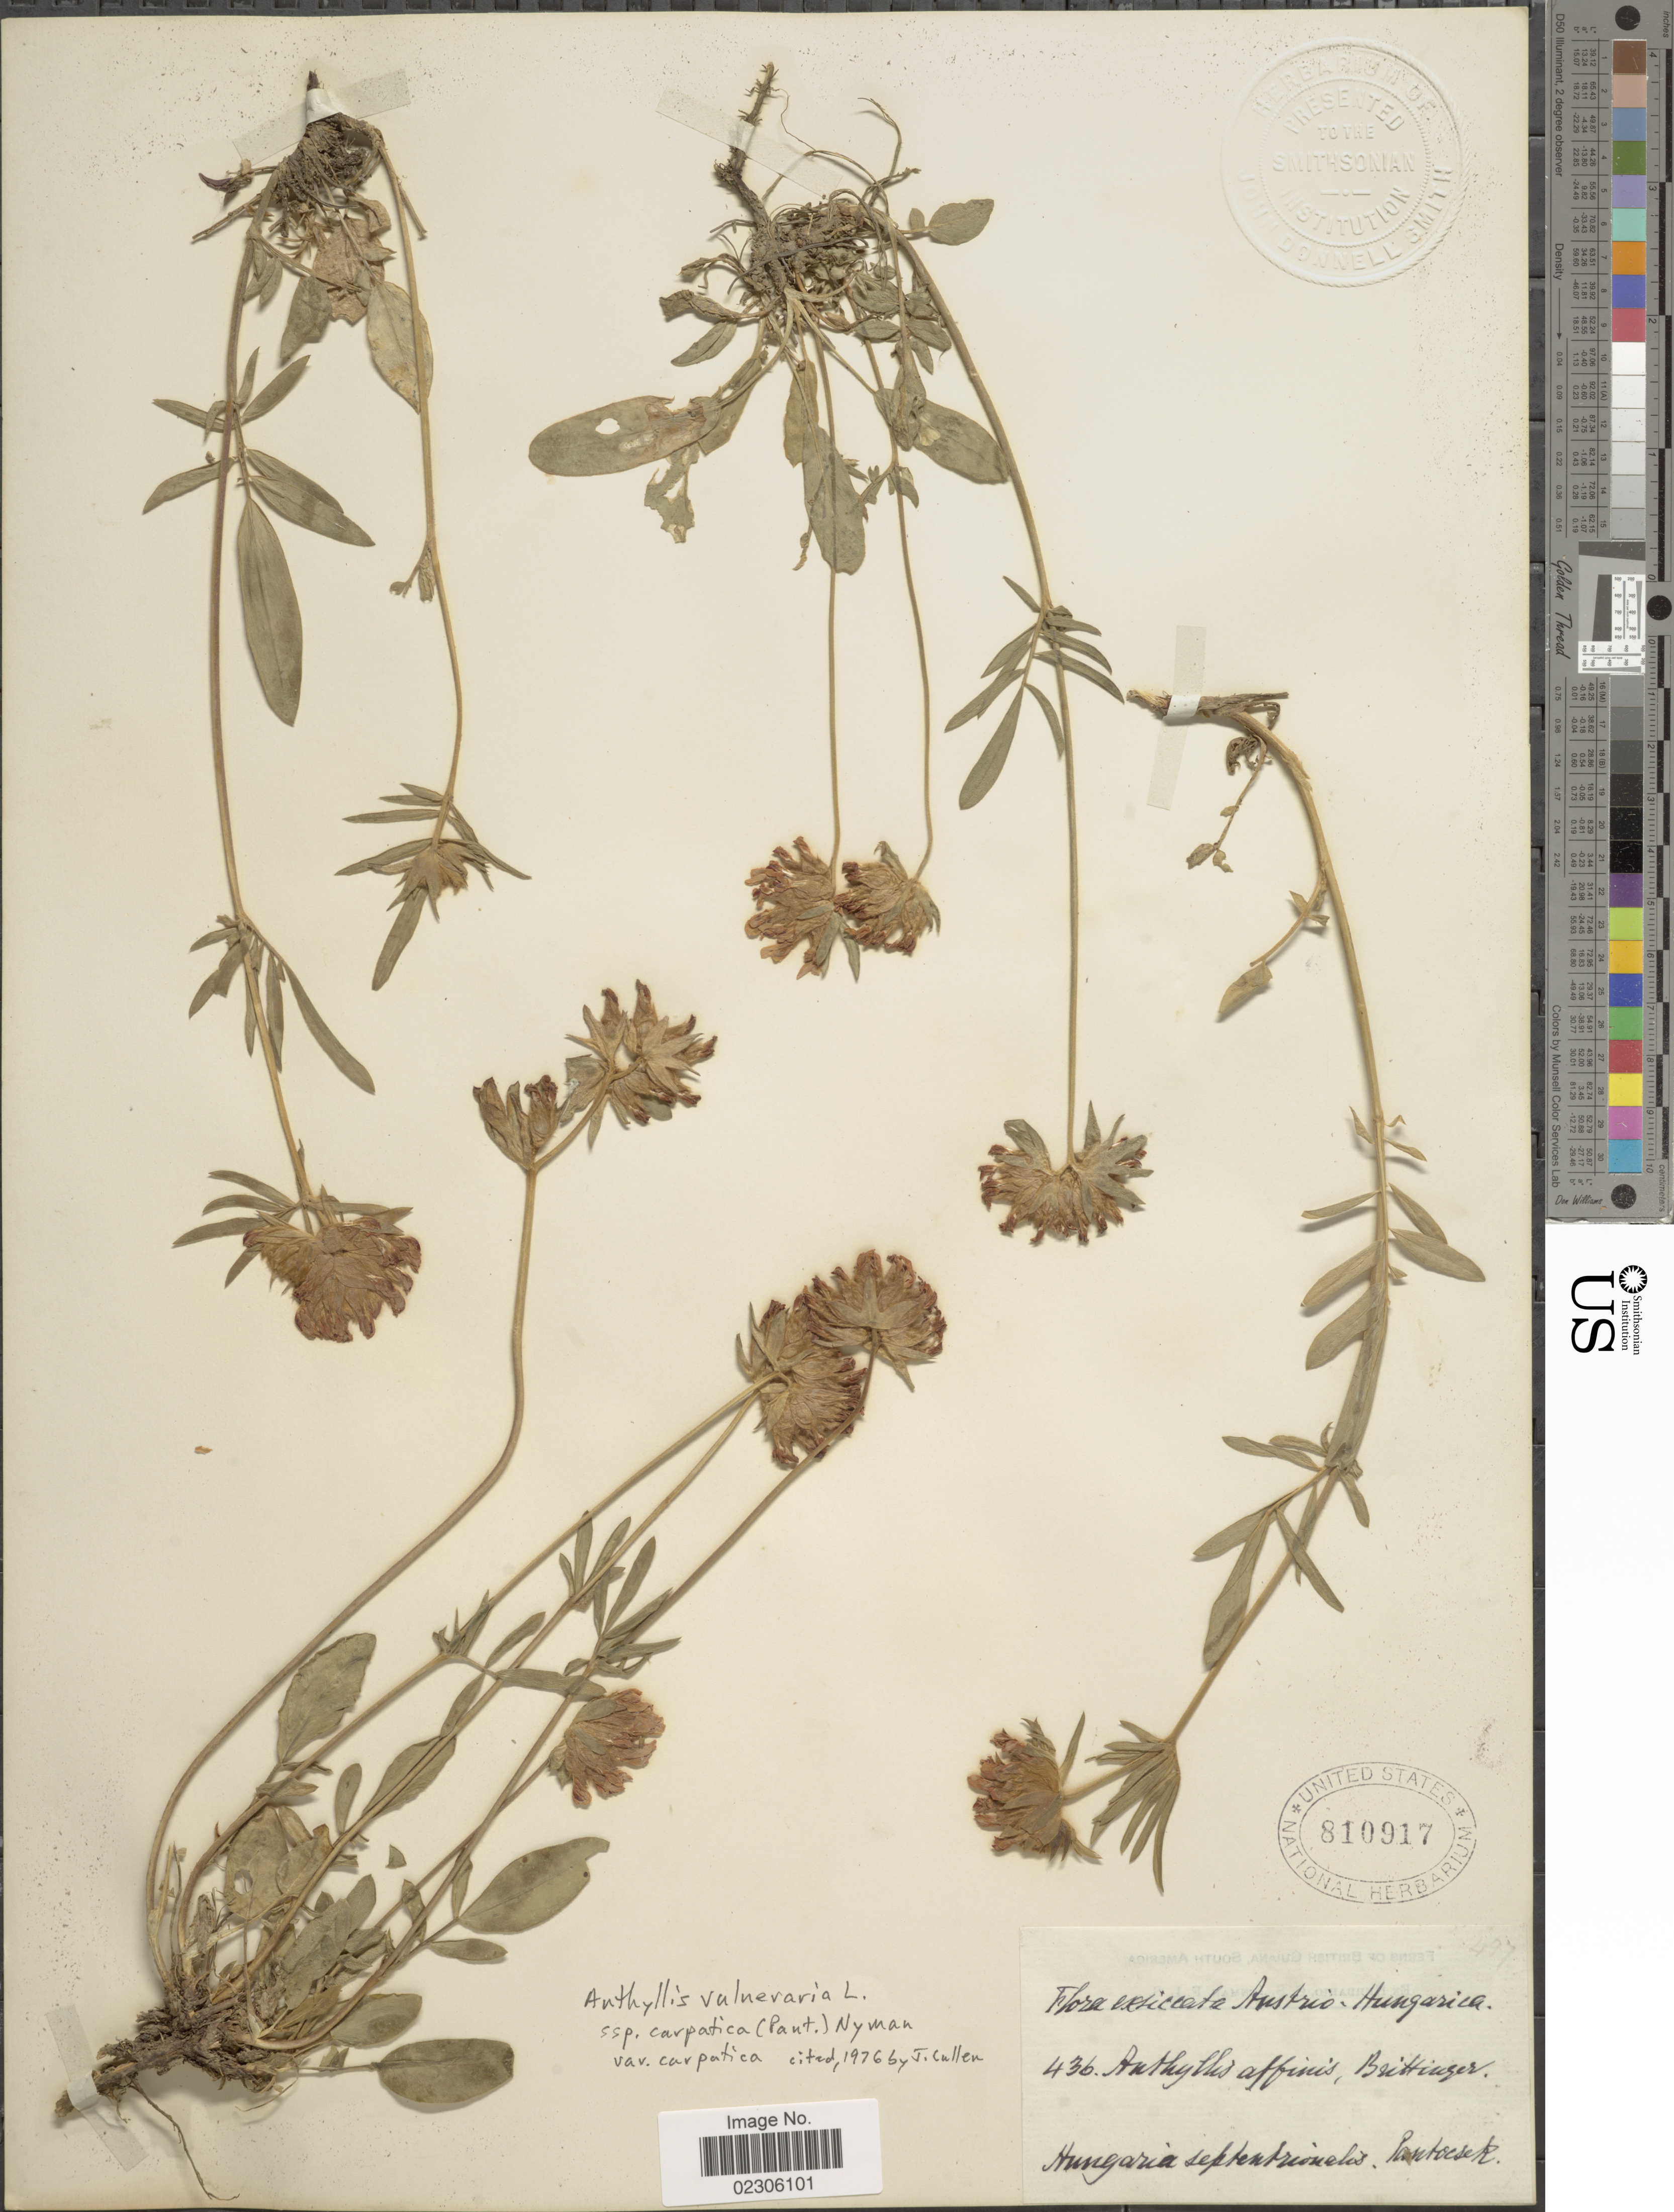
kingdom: Plantae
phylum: Tracheophyta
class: Magnoliopsida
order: Fabales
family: Fabaceae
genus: Anthyllis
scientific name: Anthyllis vulneraria subsp. carpatica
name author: Nyman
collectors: J. Pantocsek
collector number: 436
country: Hungary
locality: Hungaria septentrionalis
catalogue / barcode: US 810917